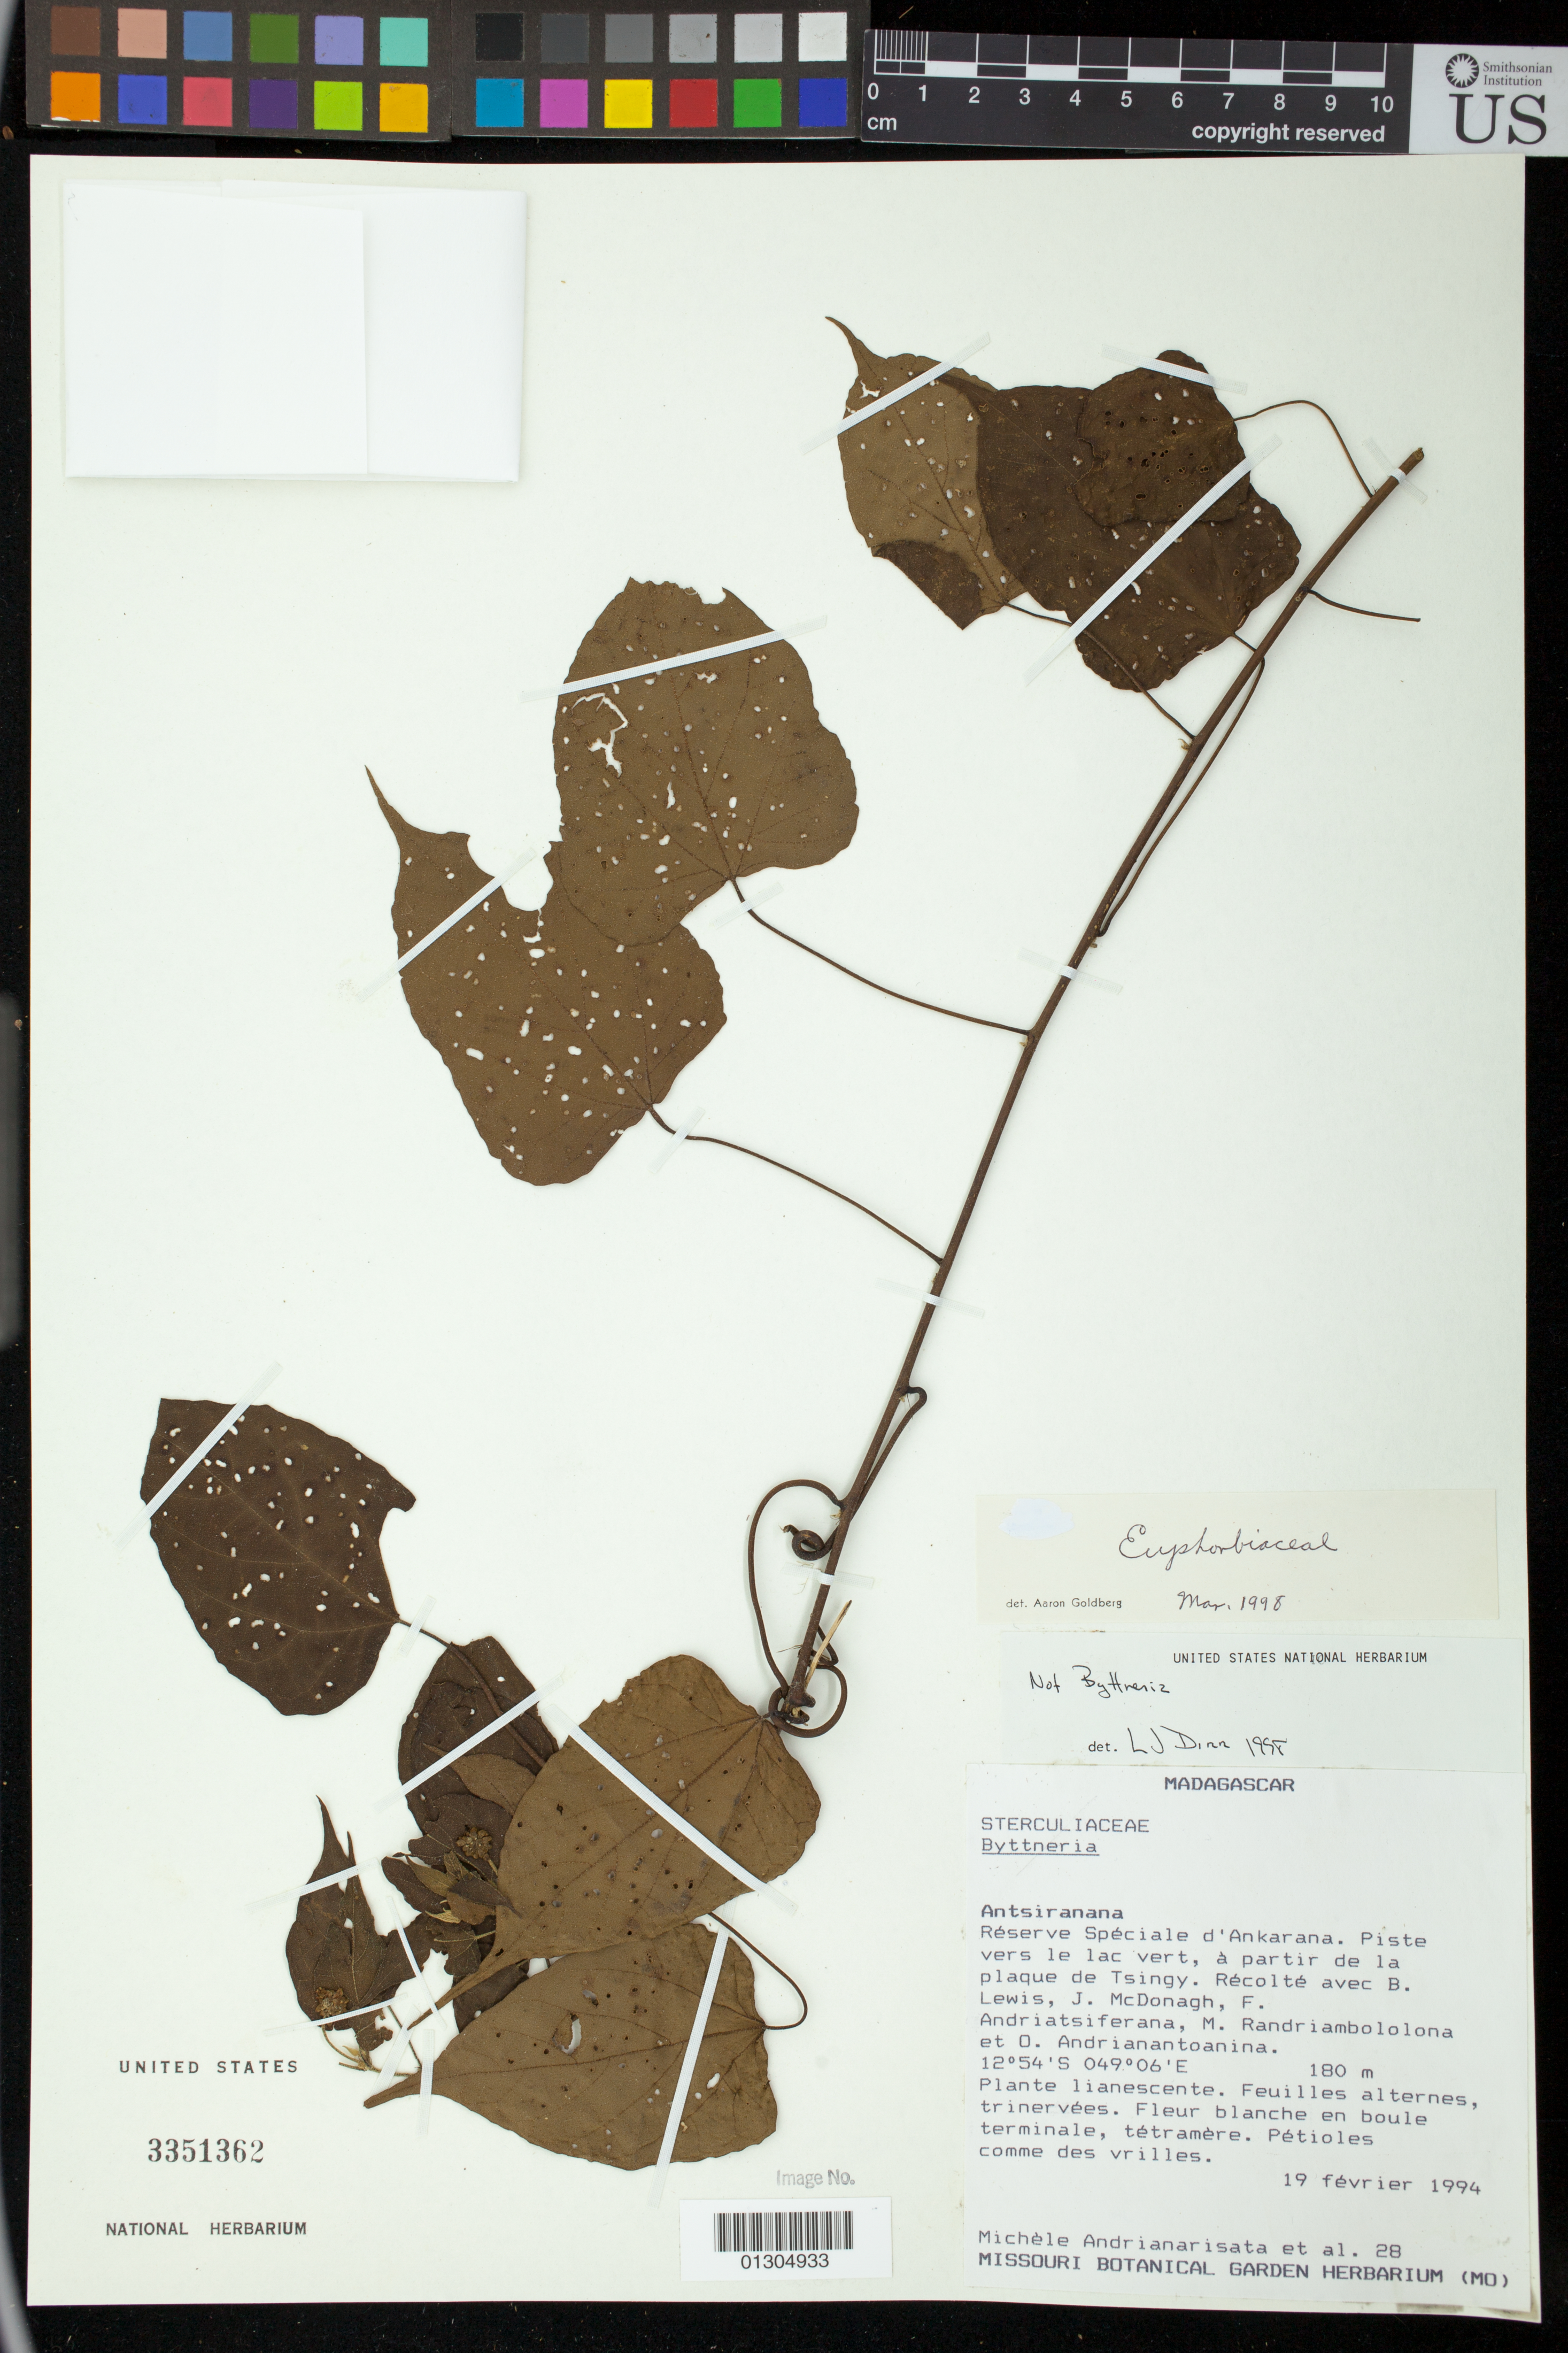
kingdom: Plantae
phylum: Tracheophyta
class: Magnoliopsida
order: Malpighiales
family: Euphorbiaceae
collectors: M. Andrianarisata, B. A. Lewis, J. McDonagh, F. Andriatsiferana, M. Randriambololona & O. Andrianantoanina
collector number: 28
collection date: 1994-02-19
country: Madagascar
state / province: Diana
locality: Antsiranana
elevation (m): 180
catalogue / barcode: US 3351362